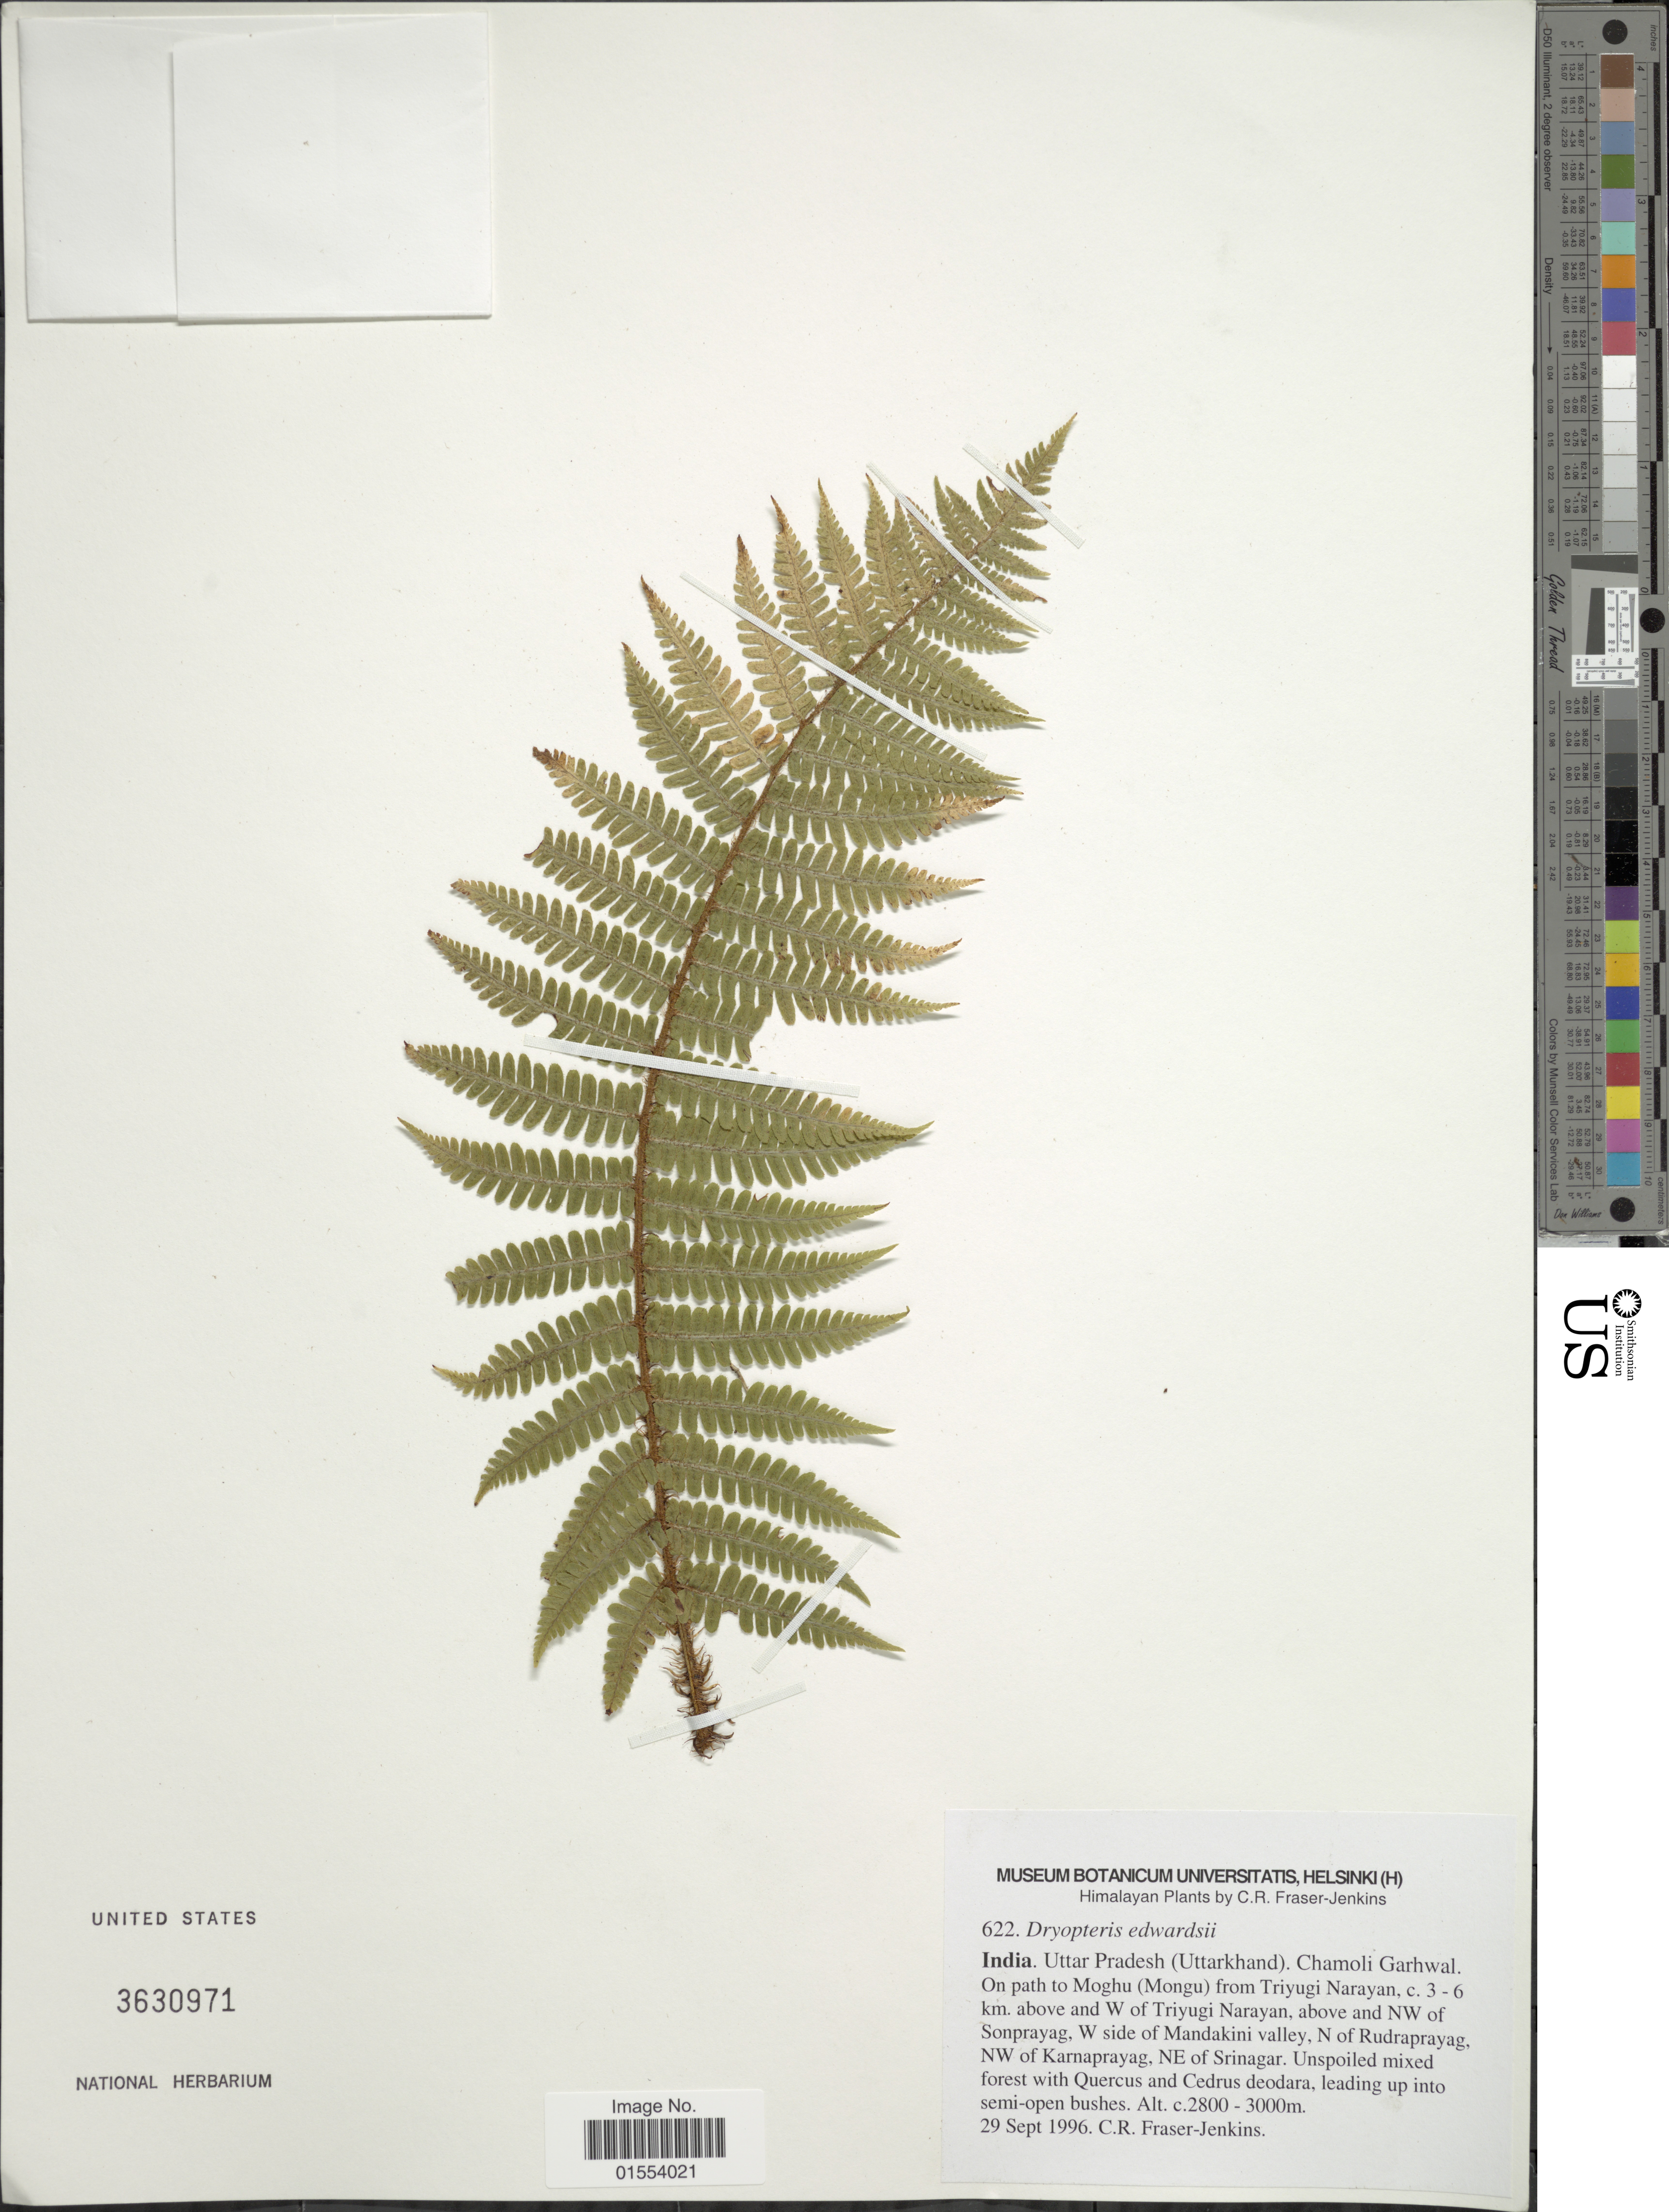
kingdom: Plantae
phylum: Tracheophyta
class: Polypodiopsida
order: Polypodiales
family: Dryopteridaceae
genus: Dryopteris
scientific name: Dryopteris edwardsii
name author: Fraser-Jenk.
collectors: C. R. Fraser-Jenkins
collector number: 622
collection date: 1996-09-29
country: India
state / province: Uttar Pradesh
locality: Himalayan, India. Uttar Pradesh (Uttarkhand), Chamoli Garhwal. On path of Moghu (Mongu) frin Triyugi Narayan, 3-6 km. above and above and W of Triyugi Narayan, above NW of Sonprayag, W side of Mandakini valley, N of Rudraprayag, NW of Karnaprayag, NE of Srinagar.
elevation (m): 2800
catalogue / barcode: US 3630971